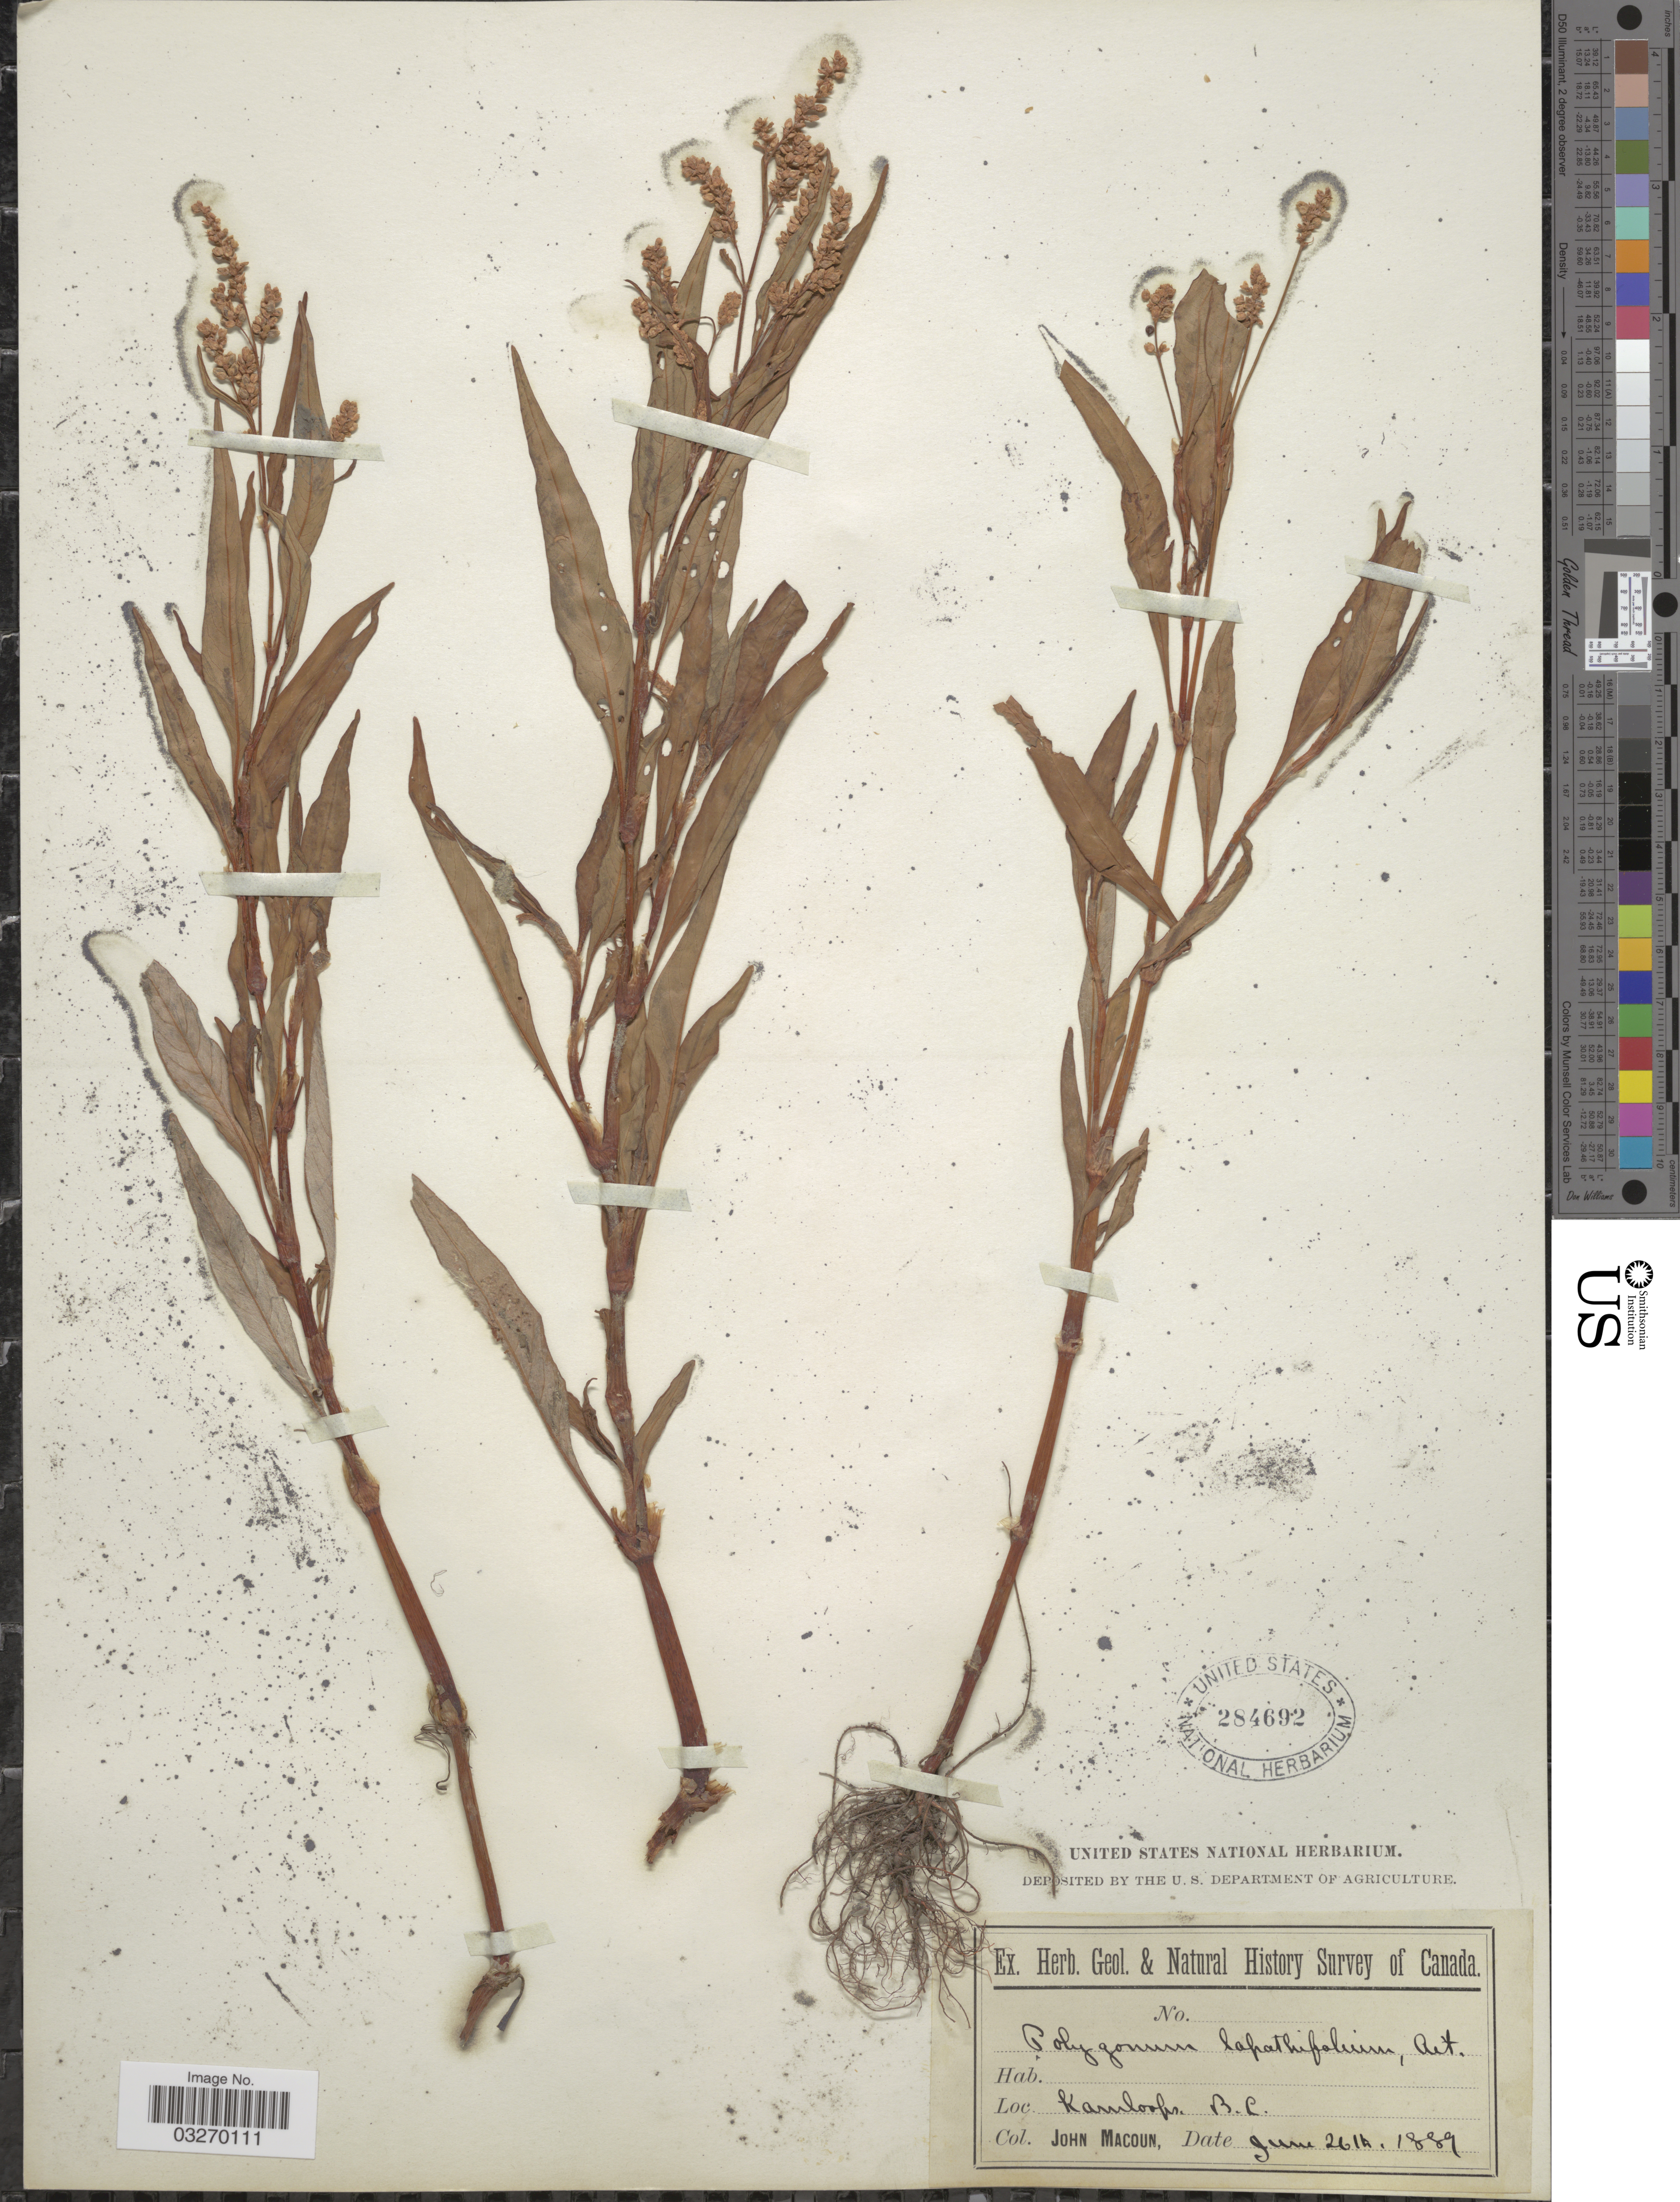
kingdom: Plantae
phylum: Tracheophyta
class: Magnoliopsida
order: Caryophyllales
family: Polygonaceae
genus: Persicaria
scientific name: Persicaria lapathifolia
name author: (L.) Delarbre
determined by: Atha, D. E.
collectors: J. Macoun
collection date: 1889-06-26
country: Canada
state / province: British Columbia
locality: Kamloops.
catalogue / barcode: US 284692